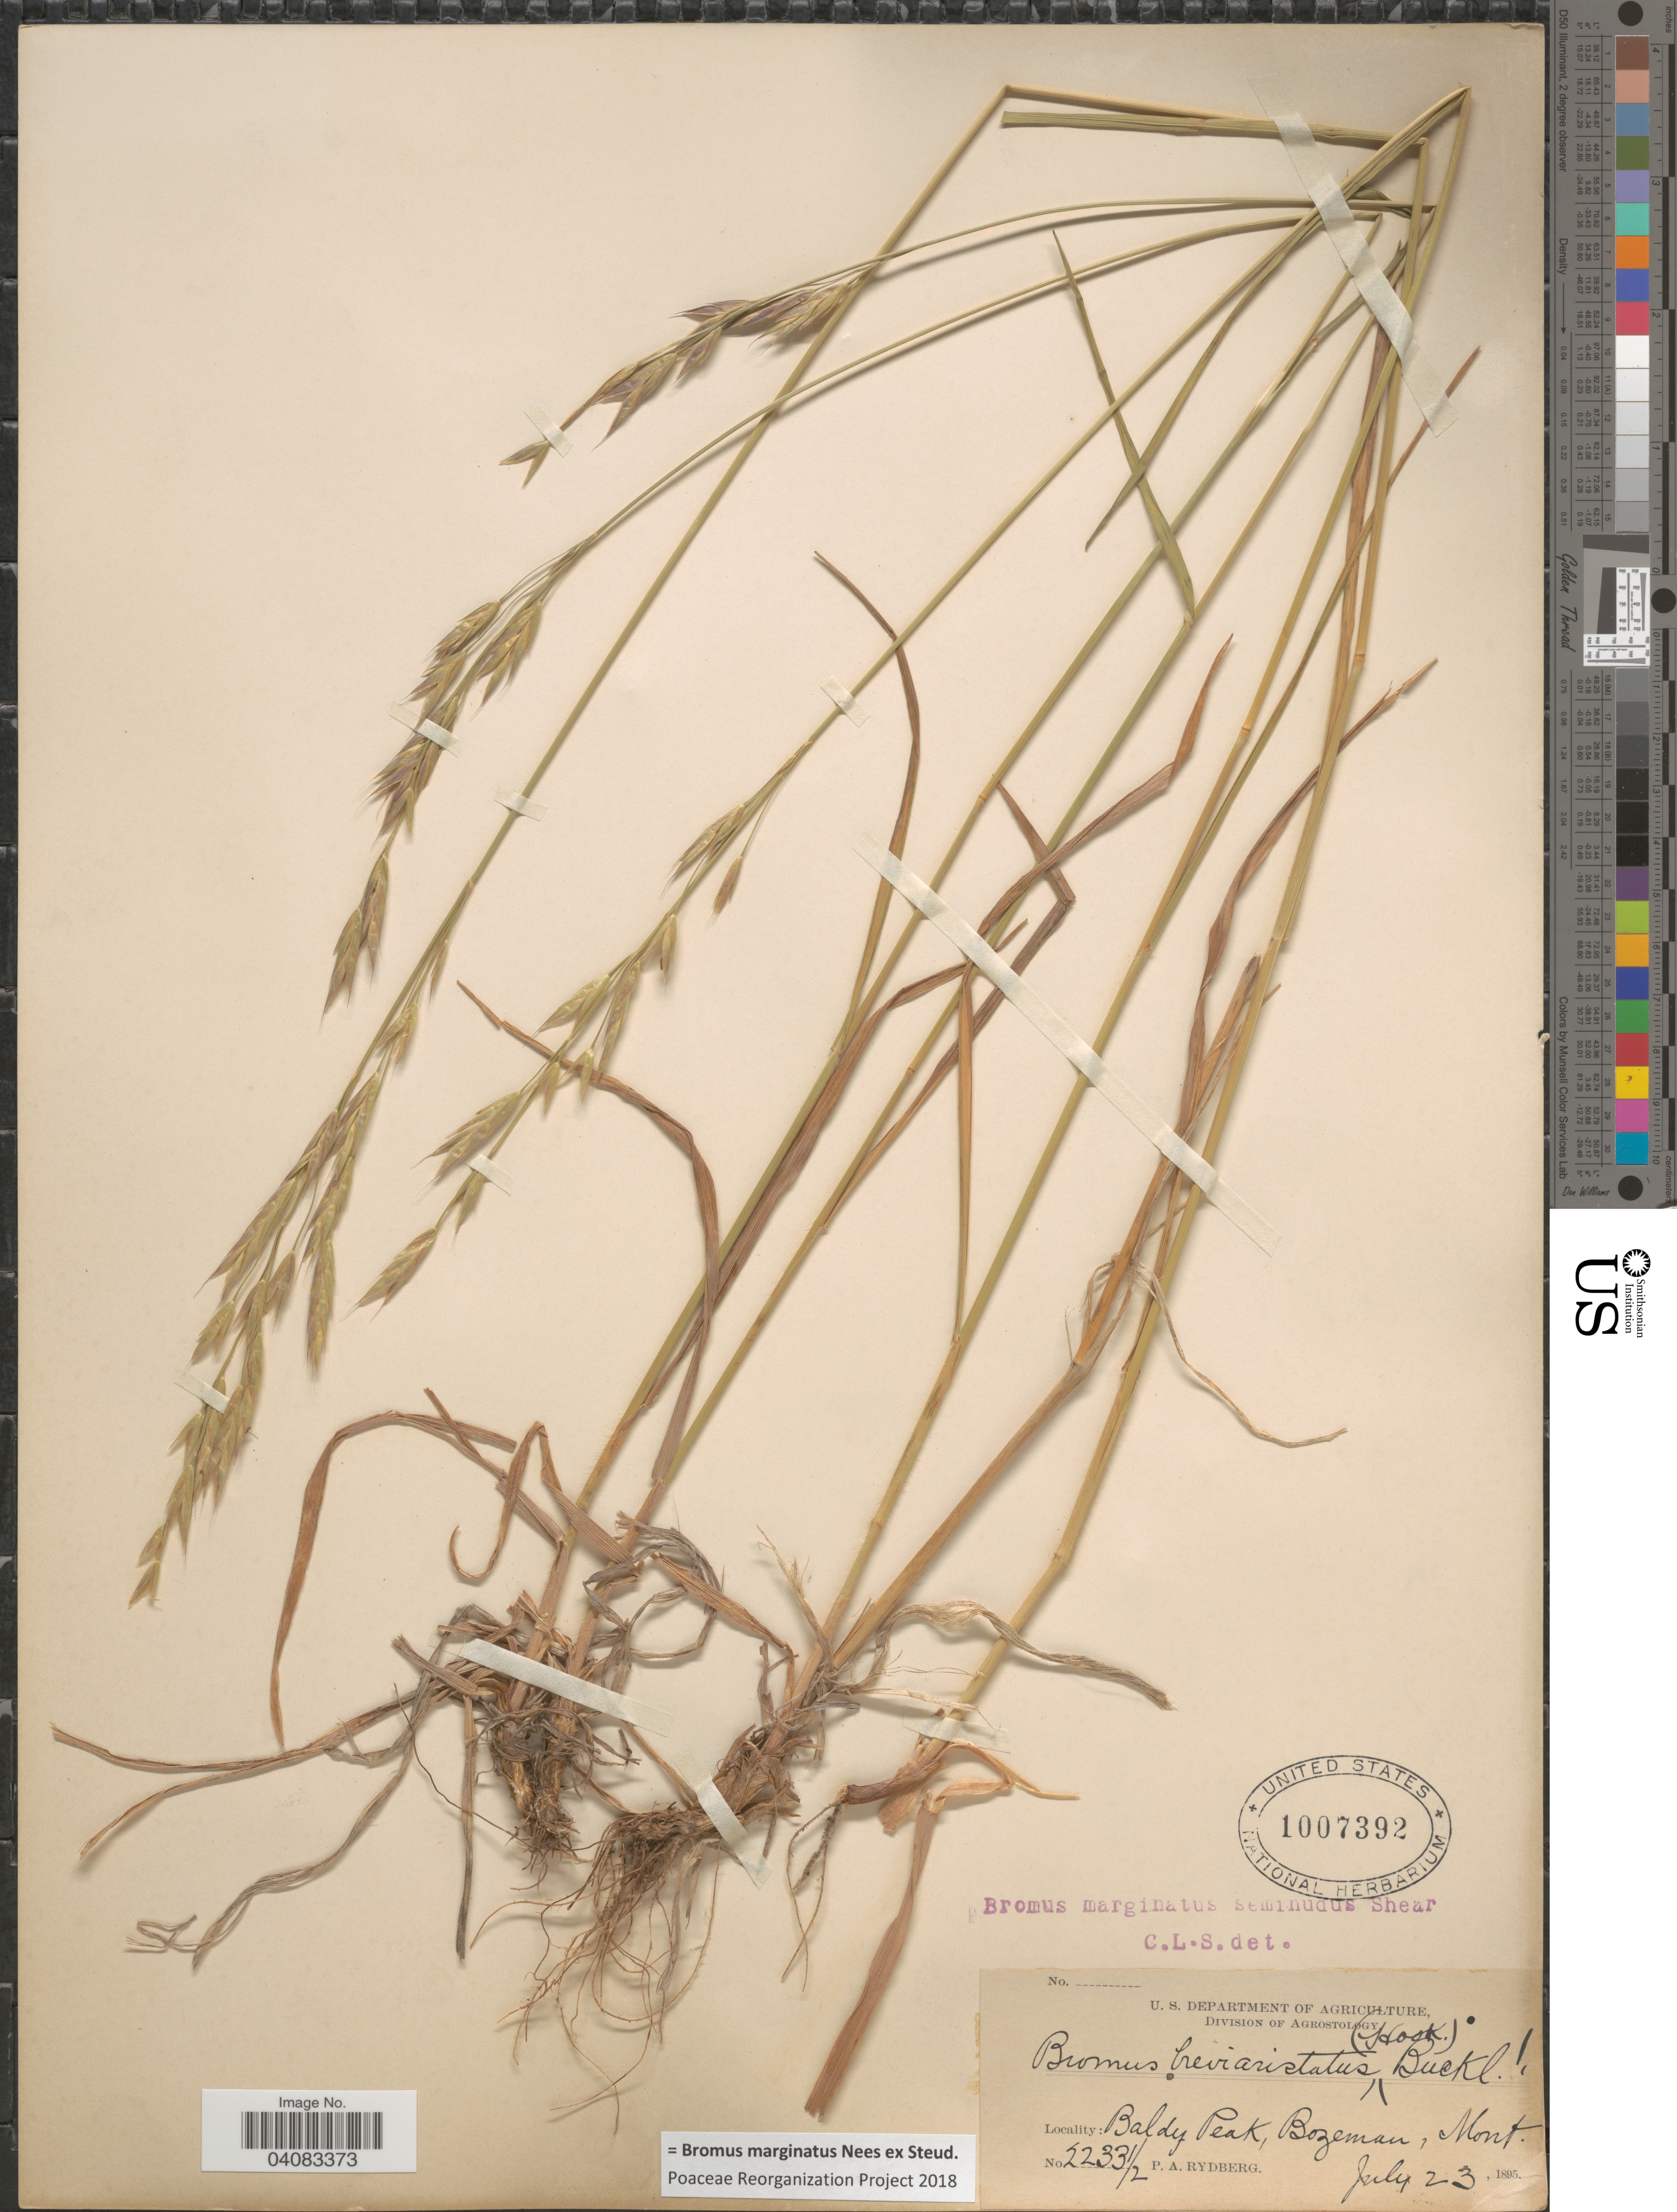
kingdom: Plantae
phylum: Tracheophyta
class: Liliopsida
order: Poales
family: Poaceae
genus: Bromus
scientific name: Bromus marginatus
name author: Nees ex Steud.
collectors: P. A. Rydberg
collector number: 2233½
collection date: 1895-07-23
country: United States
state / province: Montana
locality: Baldy Peak, Bozeman.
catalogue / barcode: US 1007392